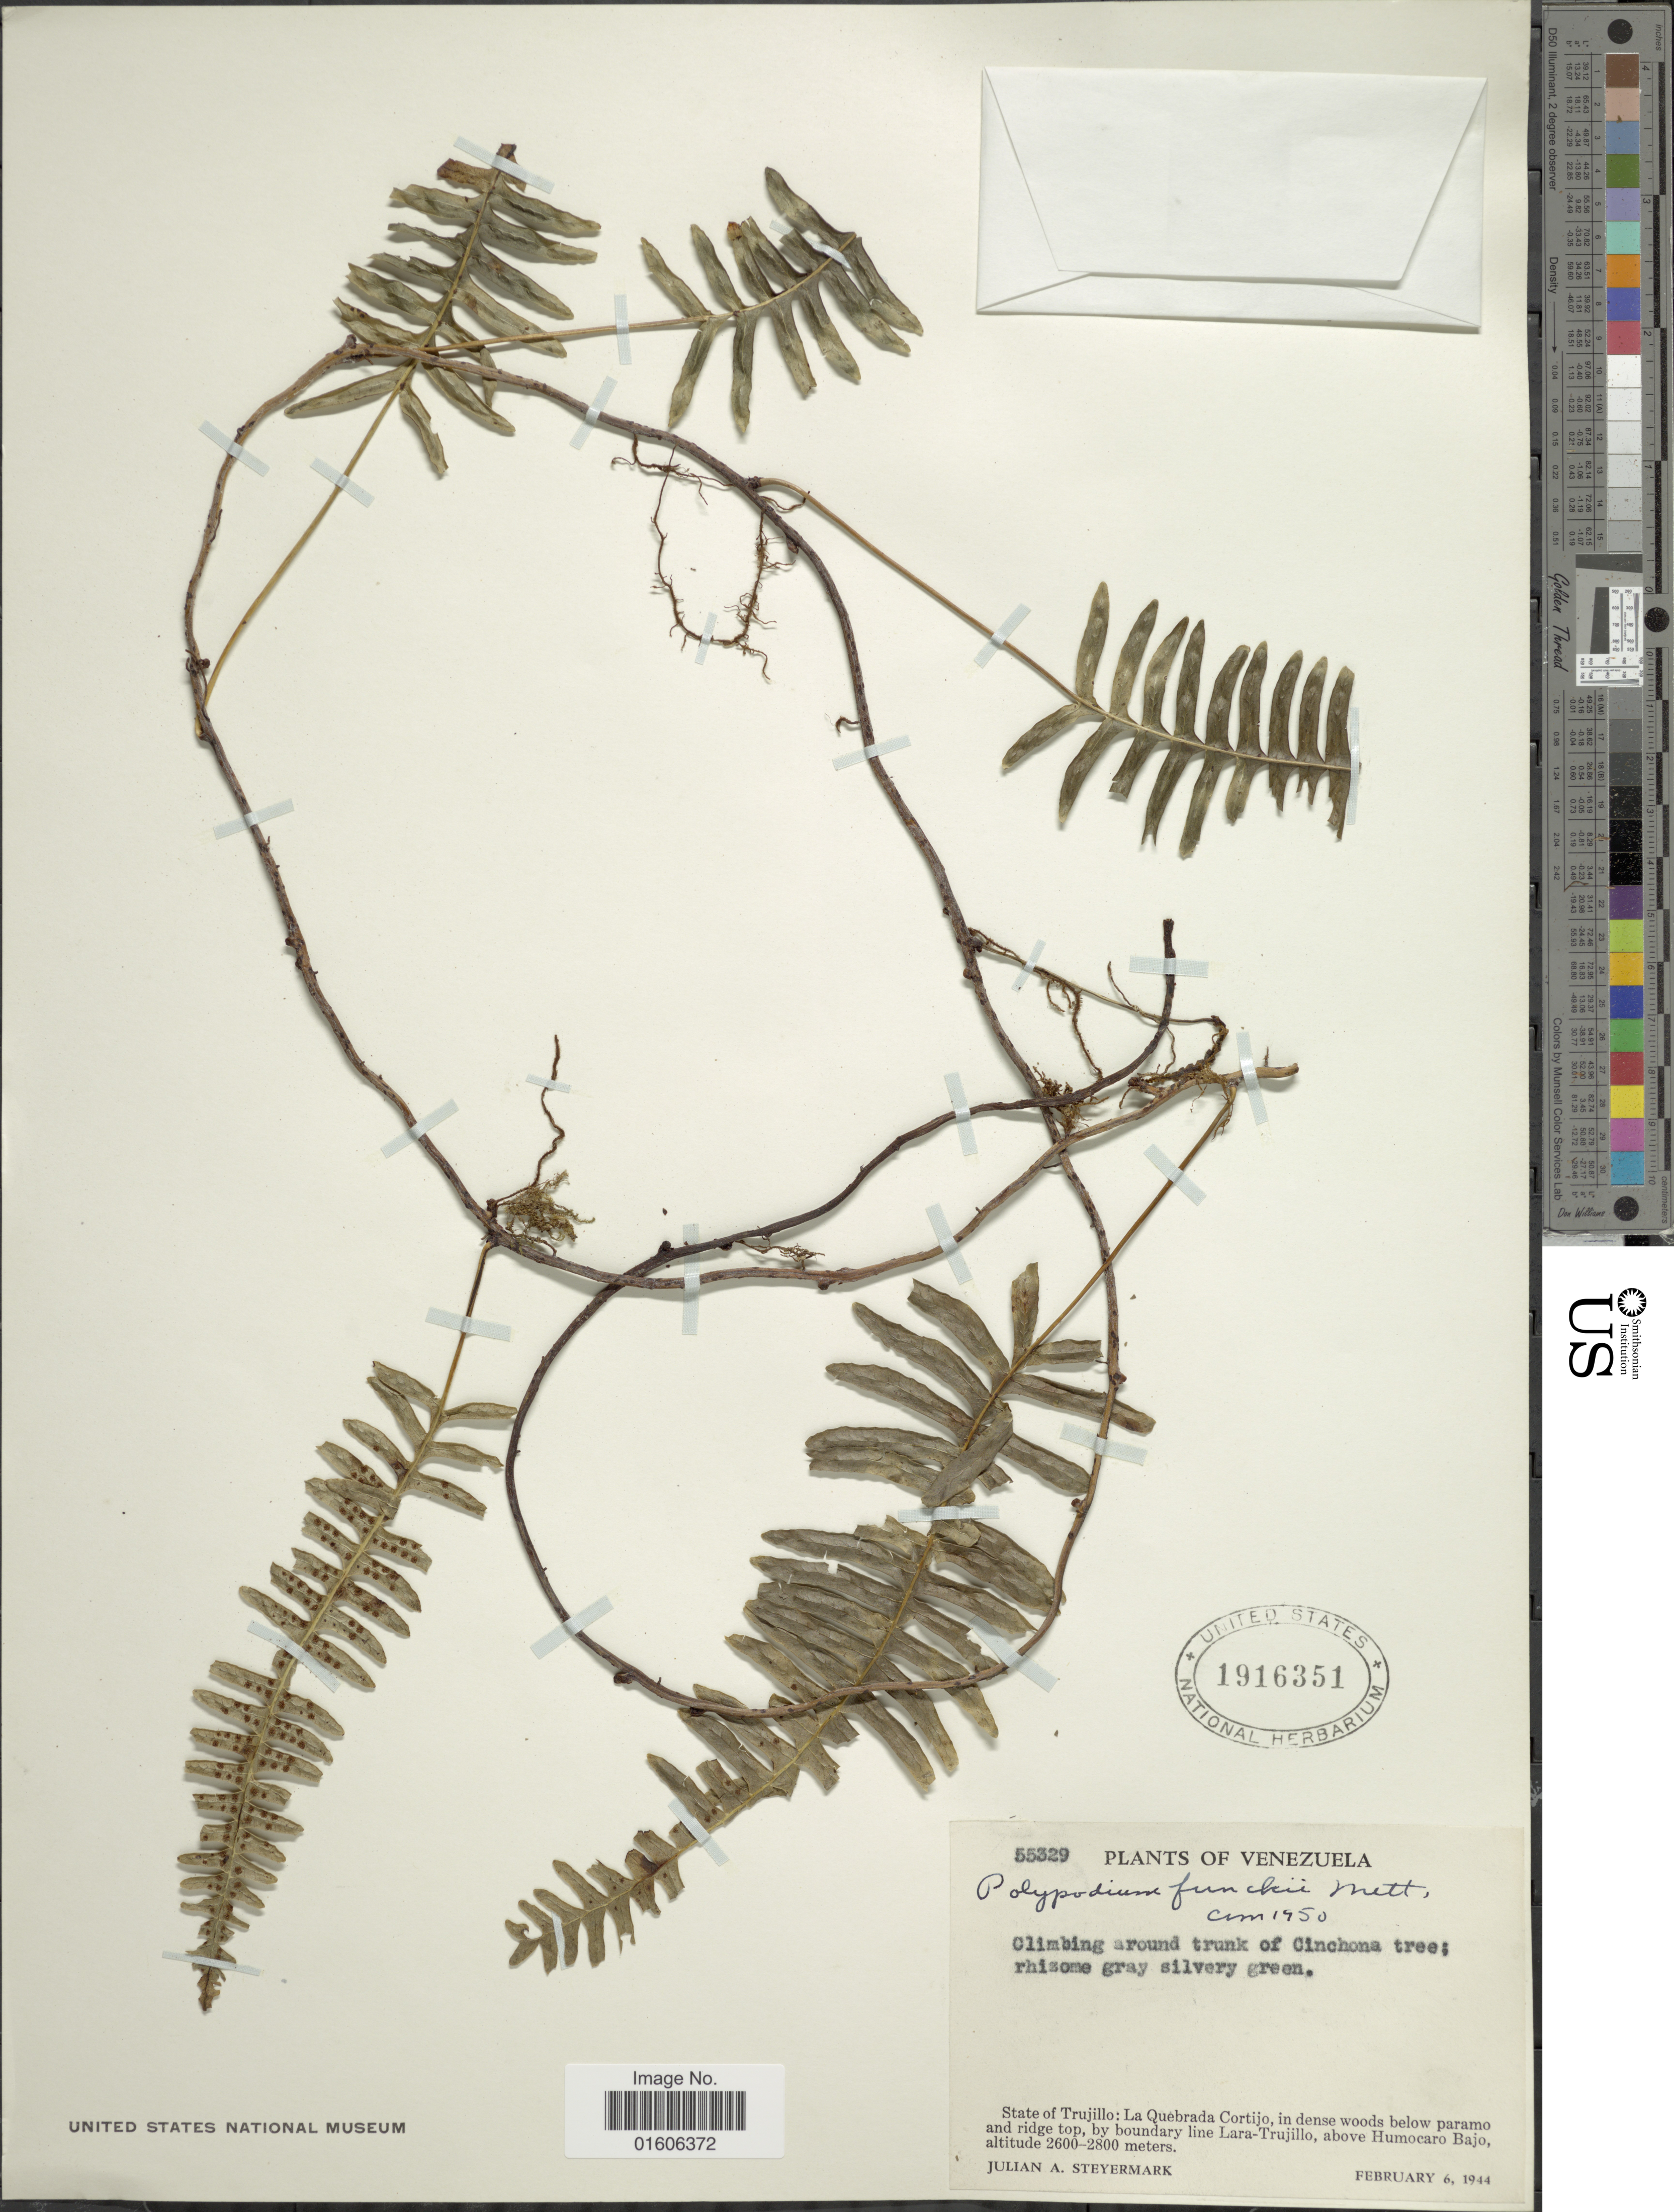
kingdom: Plantae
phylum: Tracheophyta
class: Polypodiopsida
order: Polypodiales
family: Polypodiaceae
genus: Serpocaulon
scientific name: Serpocaulon funckii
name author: (Mett.) A.R. Sm.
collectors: J. Steyermark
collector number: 55329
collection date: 1944-02-06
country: Venezuela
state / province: Trujillo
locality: State of Trujillo: La Quebrada Cortijo, in dense woods below paramo and ridge top, by boundary line Lara-Trujillo, above Humocaro Bajo.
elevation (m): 2600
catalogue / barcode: US 1916351